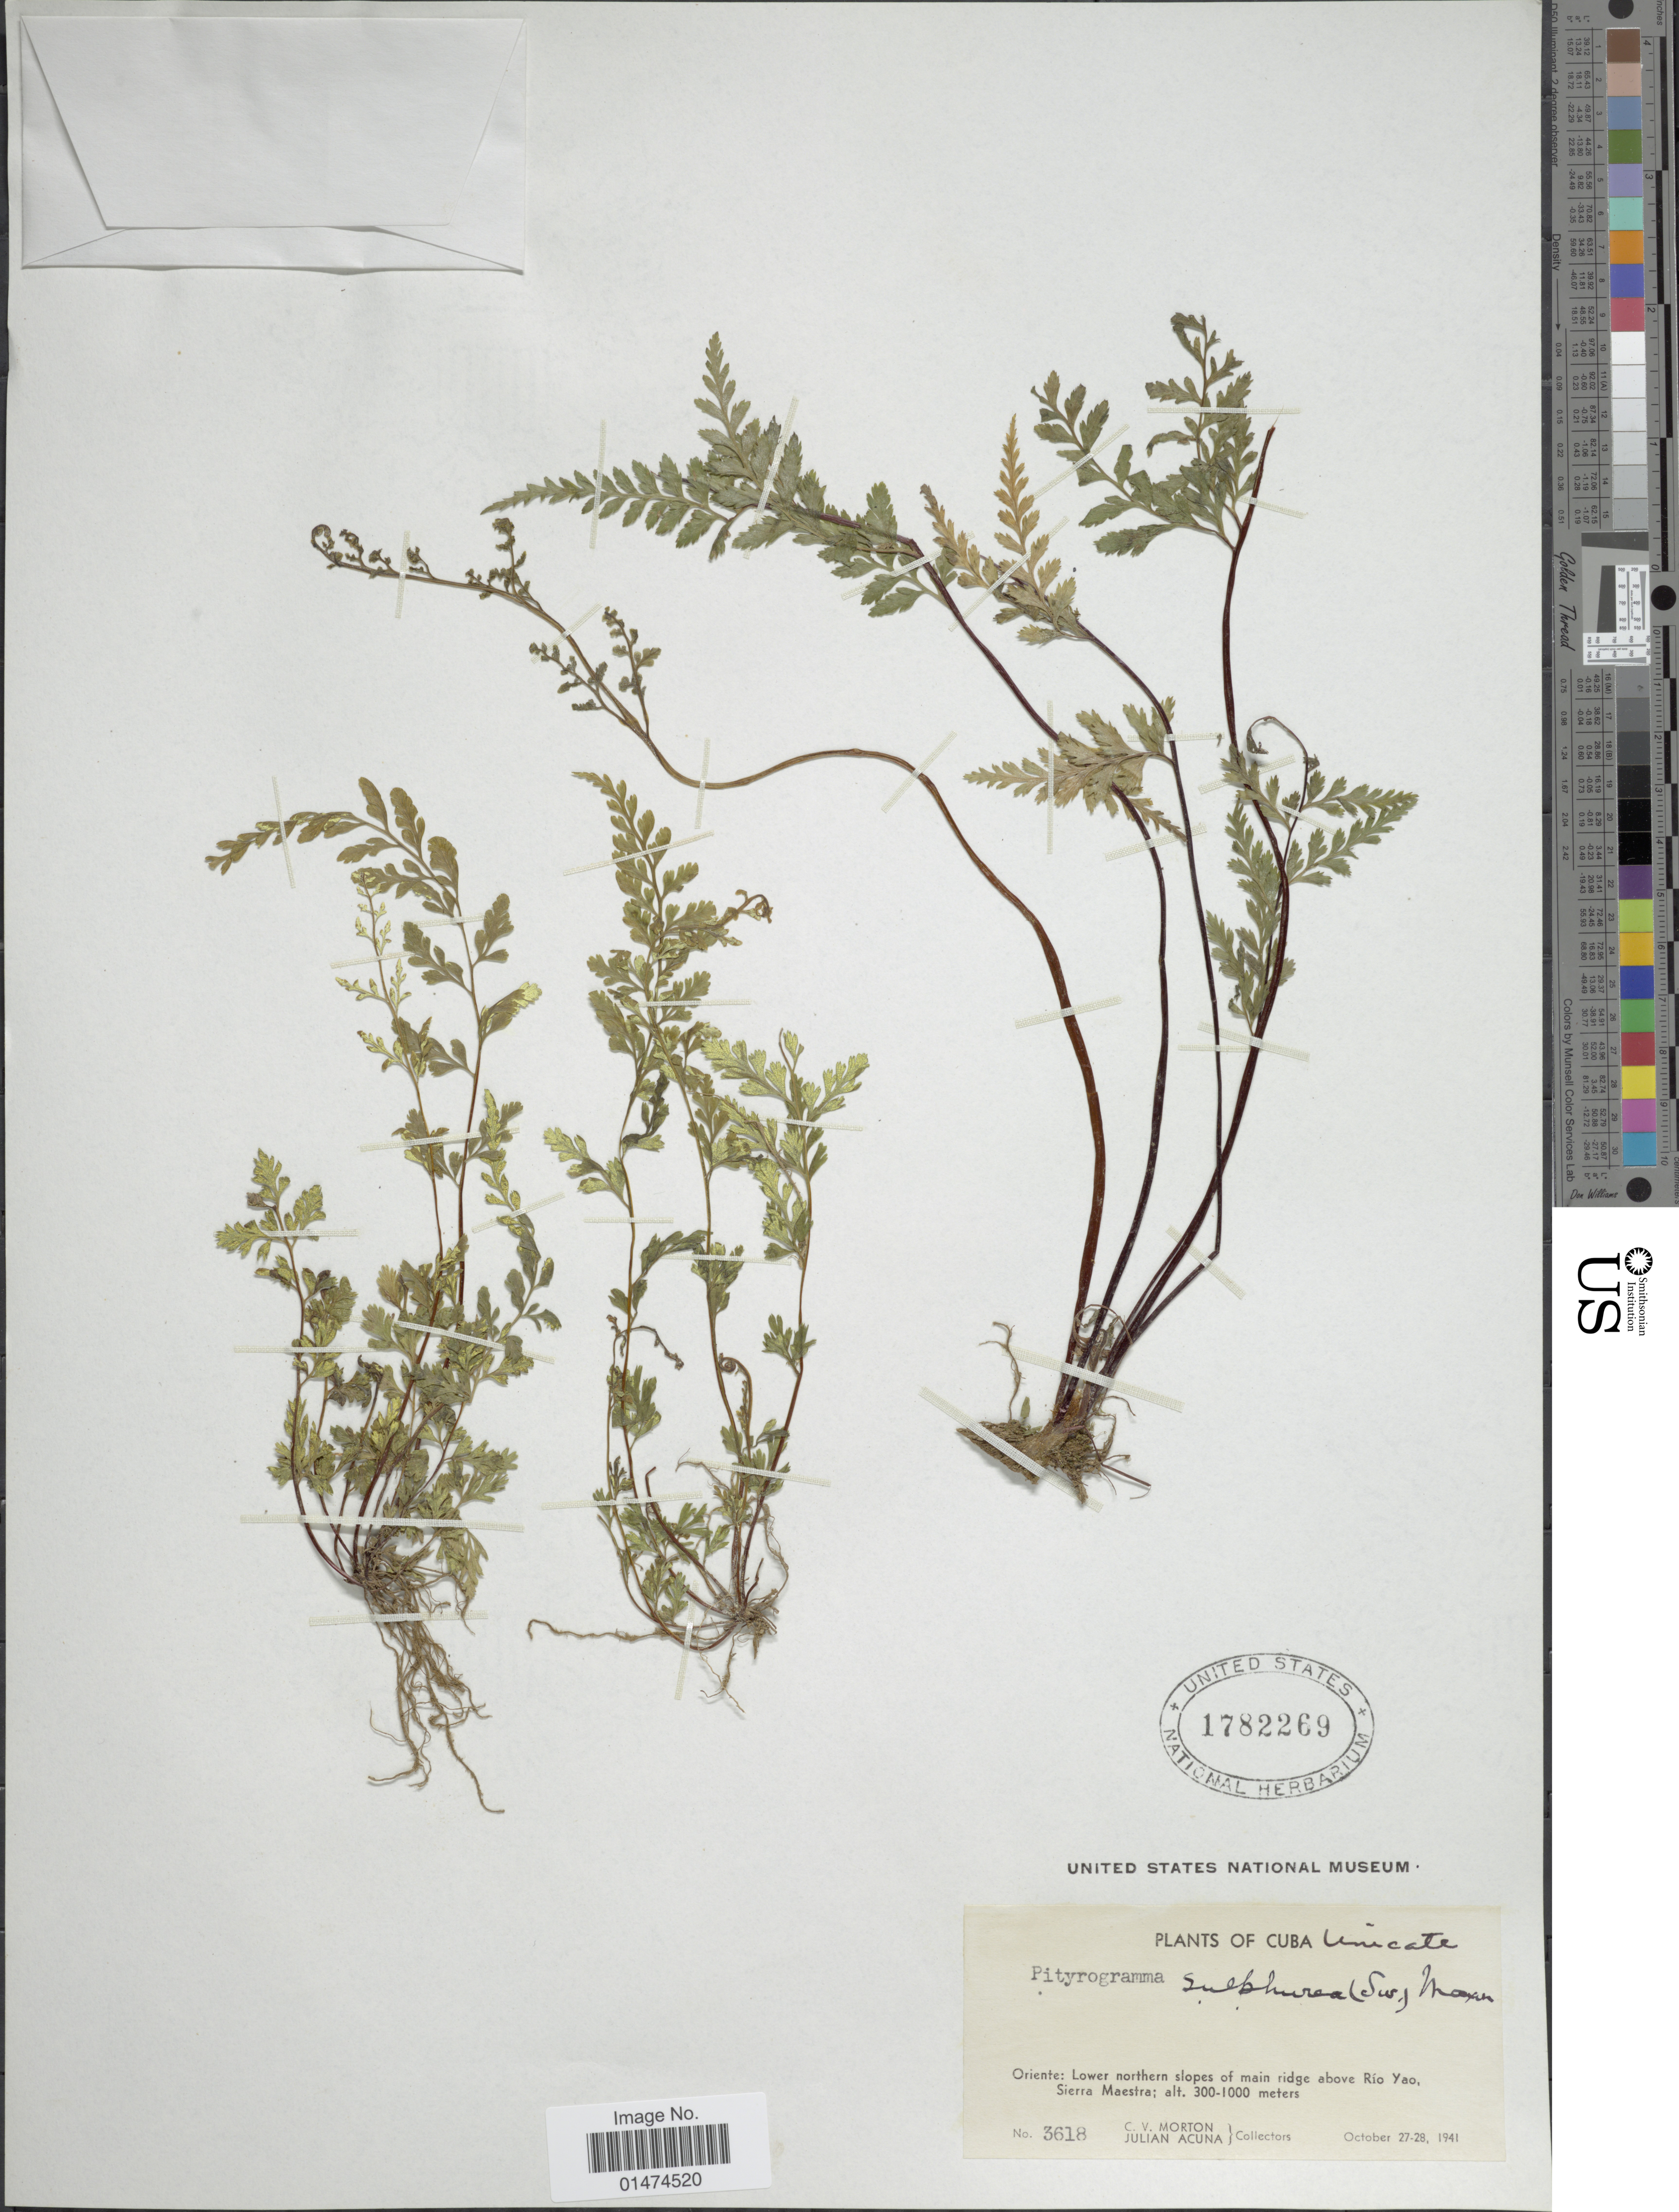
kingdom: Plantae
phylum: Tracheophyta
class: Polypodiopsida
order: Polypodiales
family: Pteridaceae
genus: Pityrogramma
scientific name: Pityrogramma sulphurea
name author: (Sw.) Maxon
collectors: C. V. Morton & J. B. Acuña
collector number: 3618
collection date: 1941-10-27/1941-10-28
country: Cuba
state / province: Oriente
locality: Lower northern slopes of main ridge above Rio Yao, Sierra Maestra.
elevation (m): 300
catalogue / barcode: US 1782269